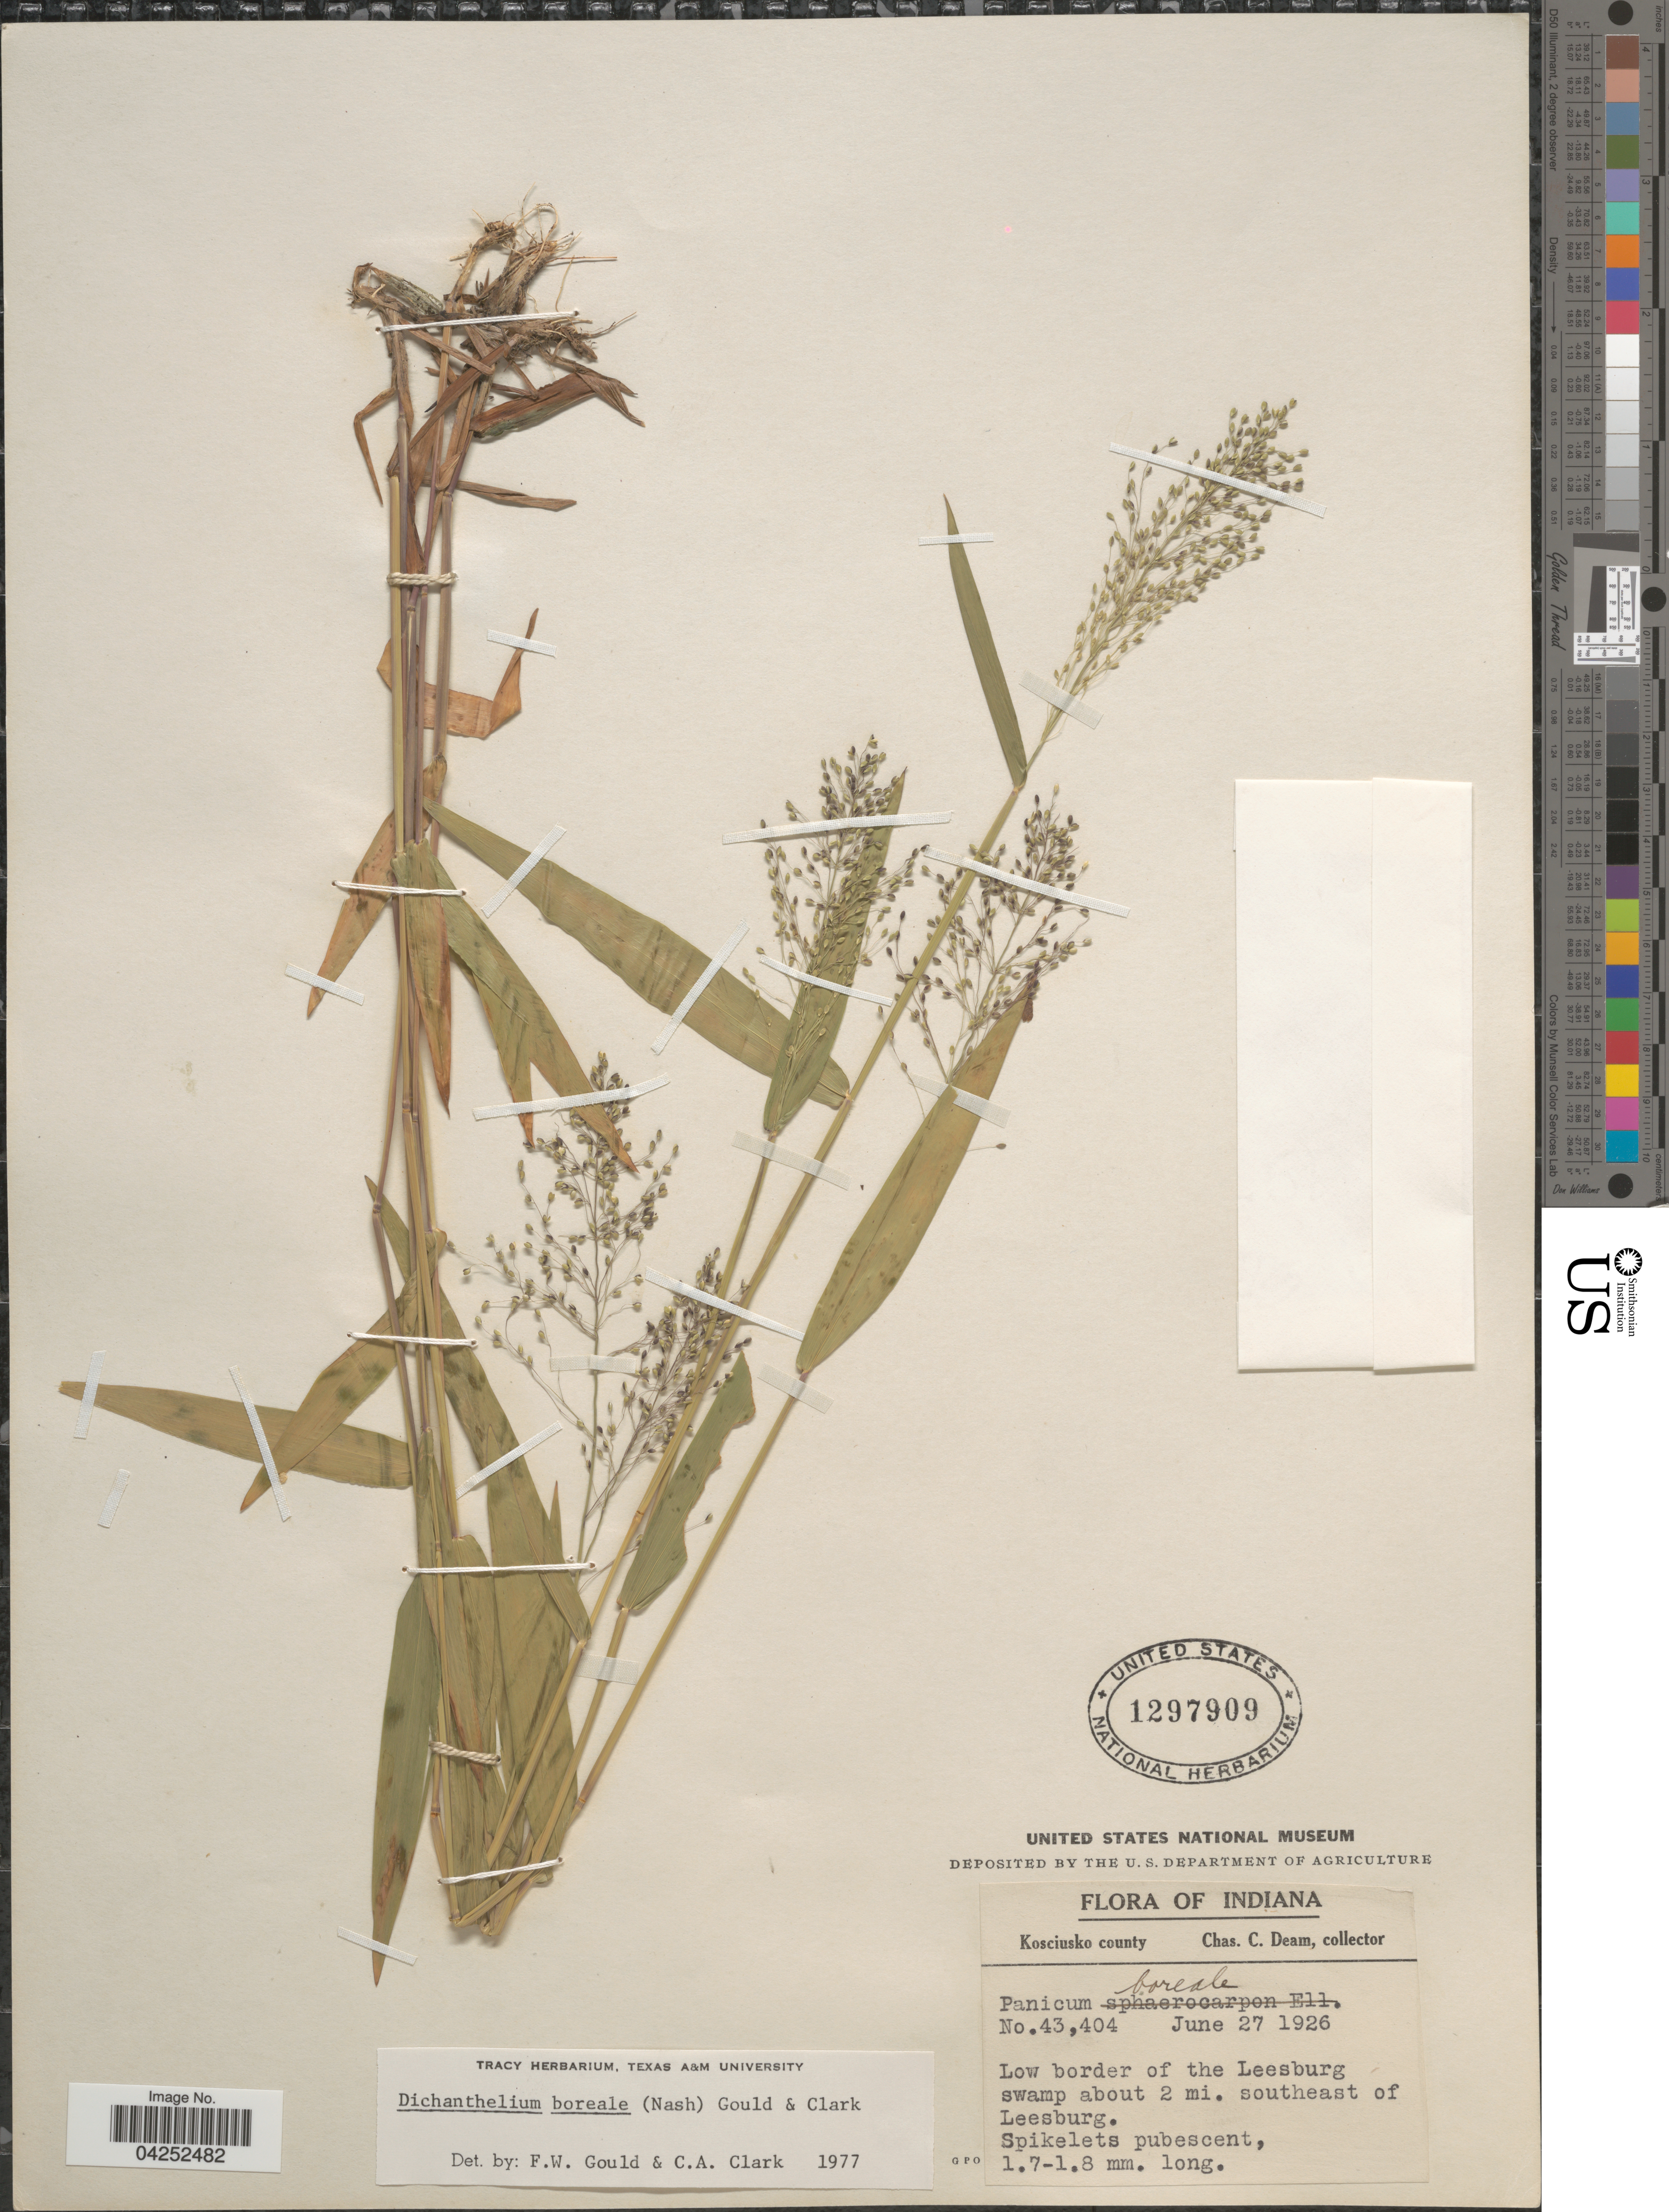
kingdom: Plantae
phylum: Tracheophyta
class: Liliopsida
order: Poales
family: Poaceae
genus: Dichanthelium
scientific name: Dichanthelium boreale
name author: (Nash) Freckmann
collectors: C. C. Deam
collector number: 43404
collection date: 1926-06-27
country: United States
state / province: Indiana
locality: Kosciusko county. Low border of the Leesburg swamp about 2 mi. southeast of Leesburg.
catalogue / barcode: US 1297909